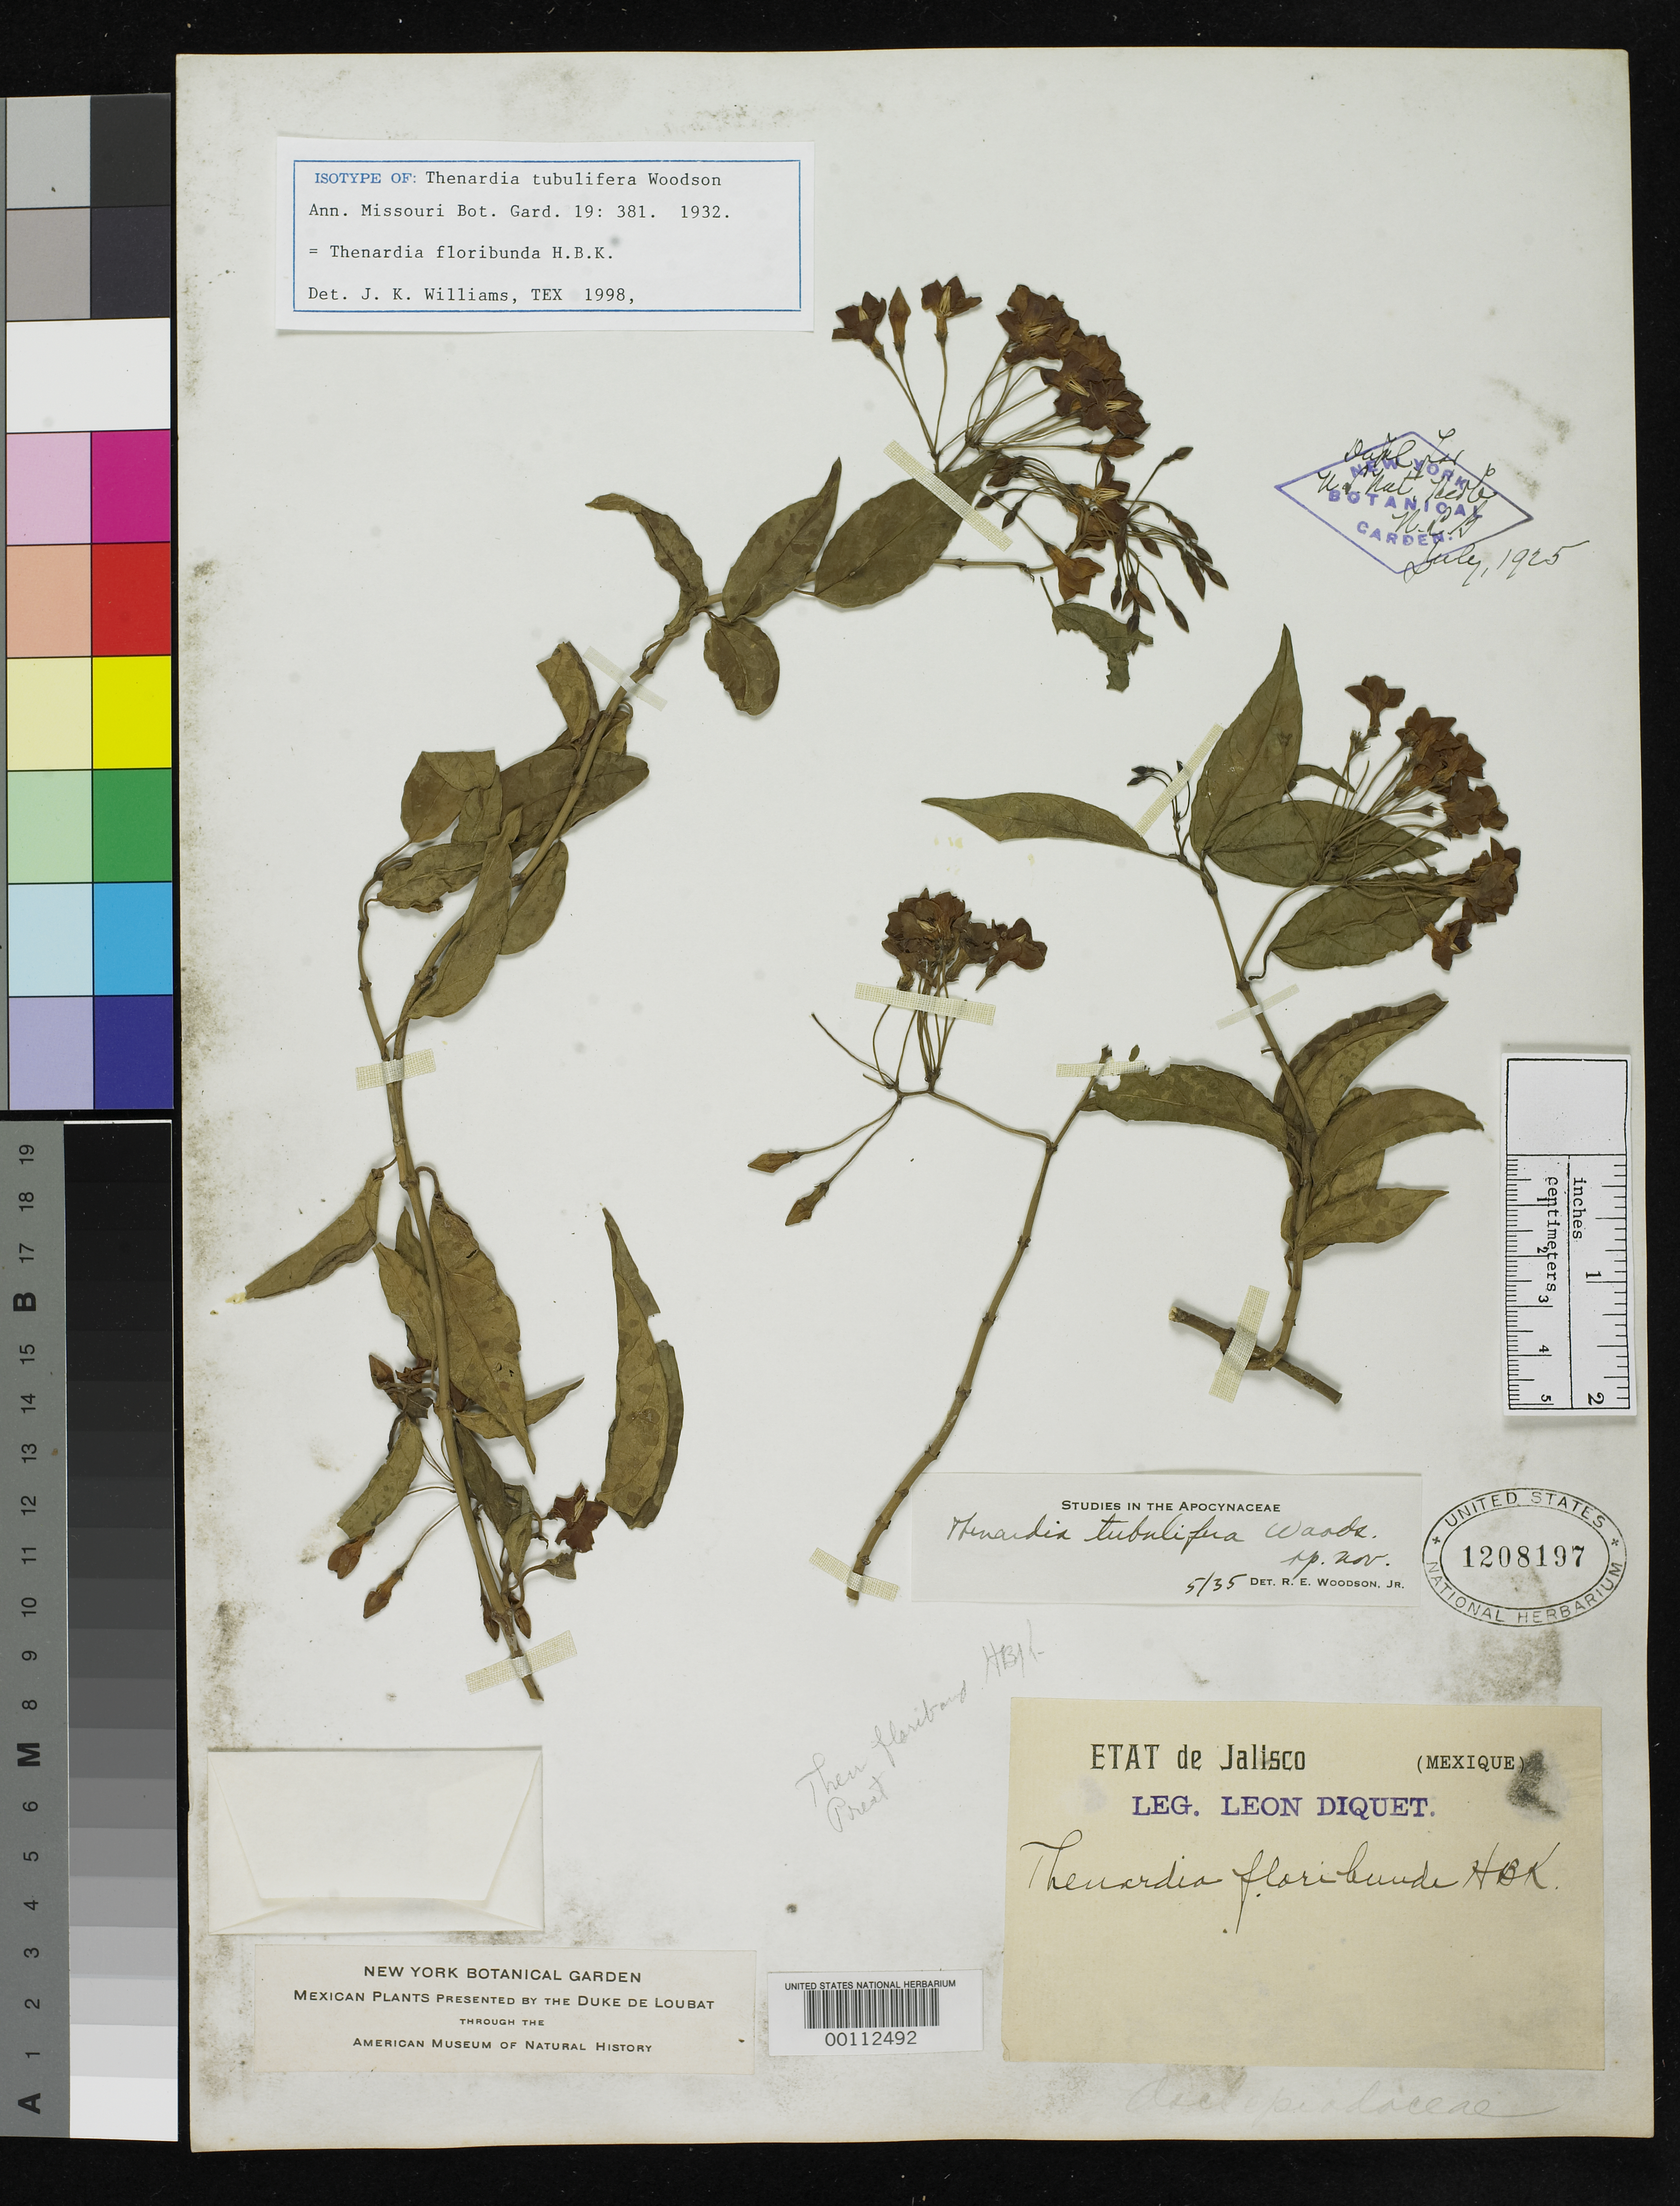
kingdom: Plantae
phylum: Tracheophyta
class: Magnoliopsida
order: Gentianales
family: Apocynaceae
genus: Thenardia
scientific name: Thenardia tubulifera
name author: Woodson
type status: Isotype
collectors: L. Diquet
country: Mexico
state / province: Jalisco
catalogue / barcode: US 1208197